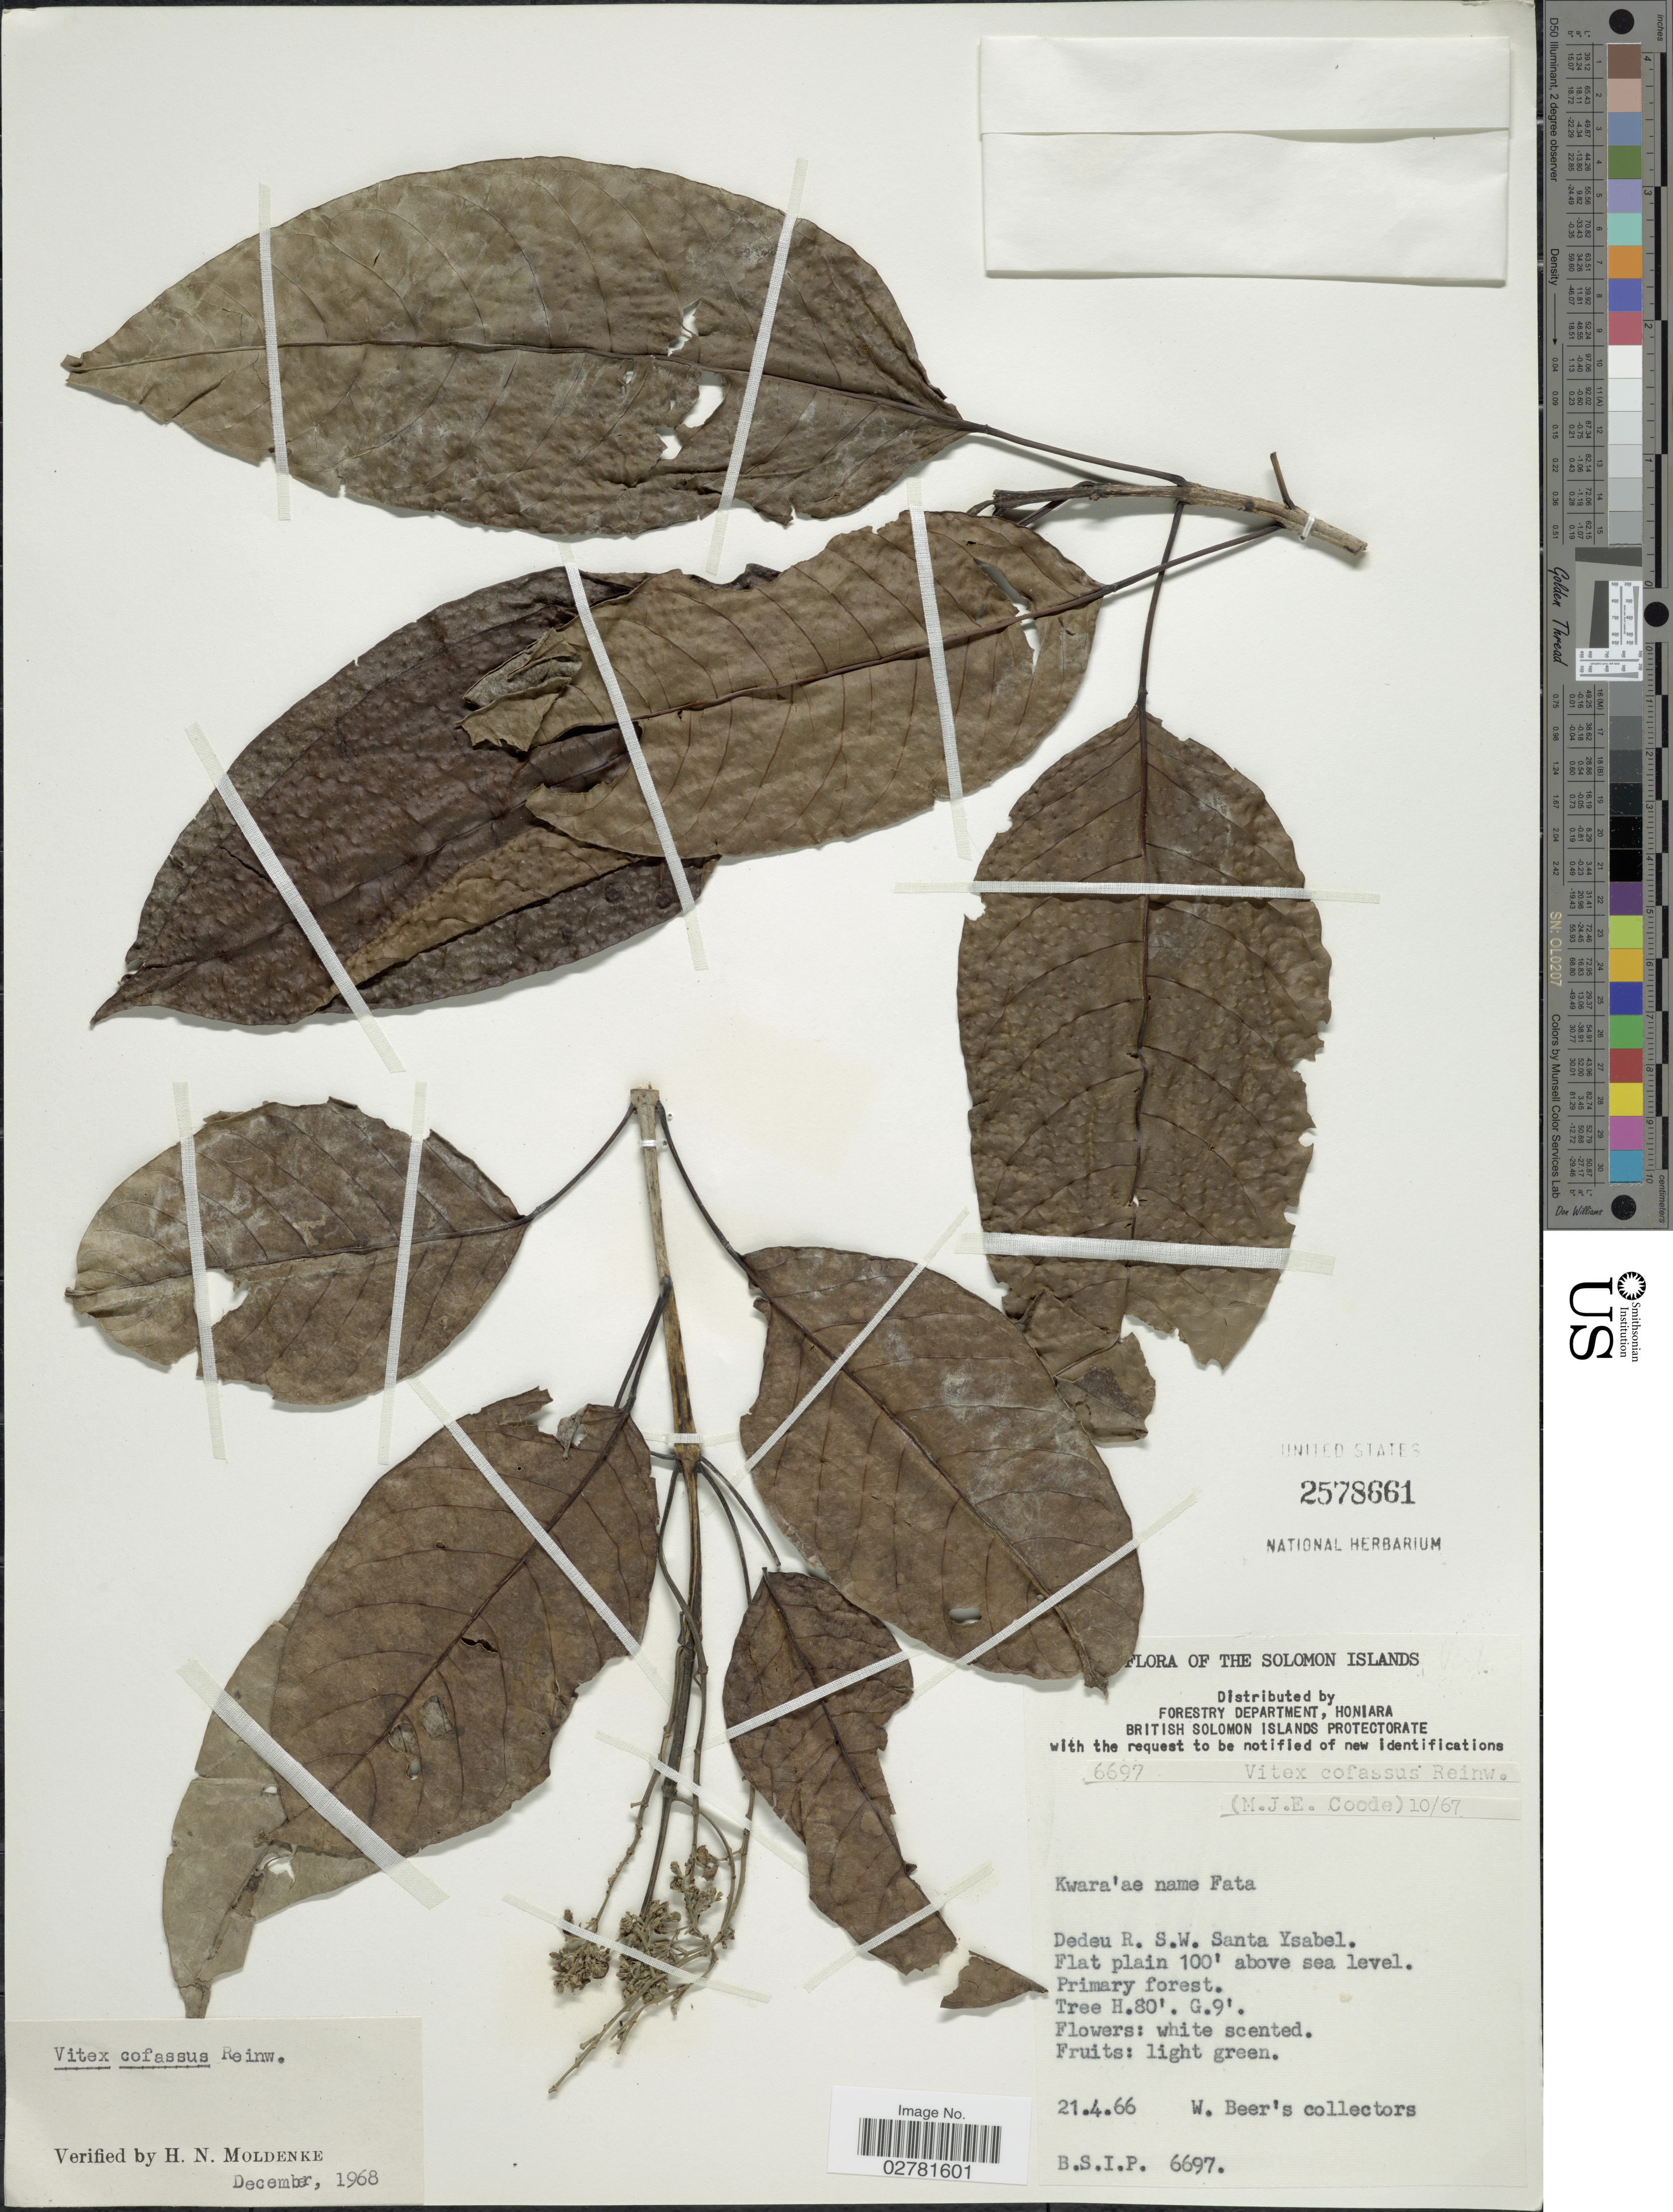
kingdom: Plantae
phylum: Tracheophyta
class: Magnoliopsida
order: Lamiales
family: Lamiaceae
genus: Vitex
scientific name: Vitex cofassus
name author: Reinw. ex Blume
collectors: W. Beer's Collectors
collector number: B.S.I.P.6697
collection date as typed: Transcribed d/m/y: 21/4/66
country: Solomon Islands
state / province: Solomon Islands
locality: Dedeu R.S.W. Santa Ysabel.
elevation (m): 30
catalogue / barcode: US 2578661